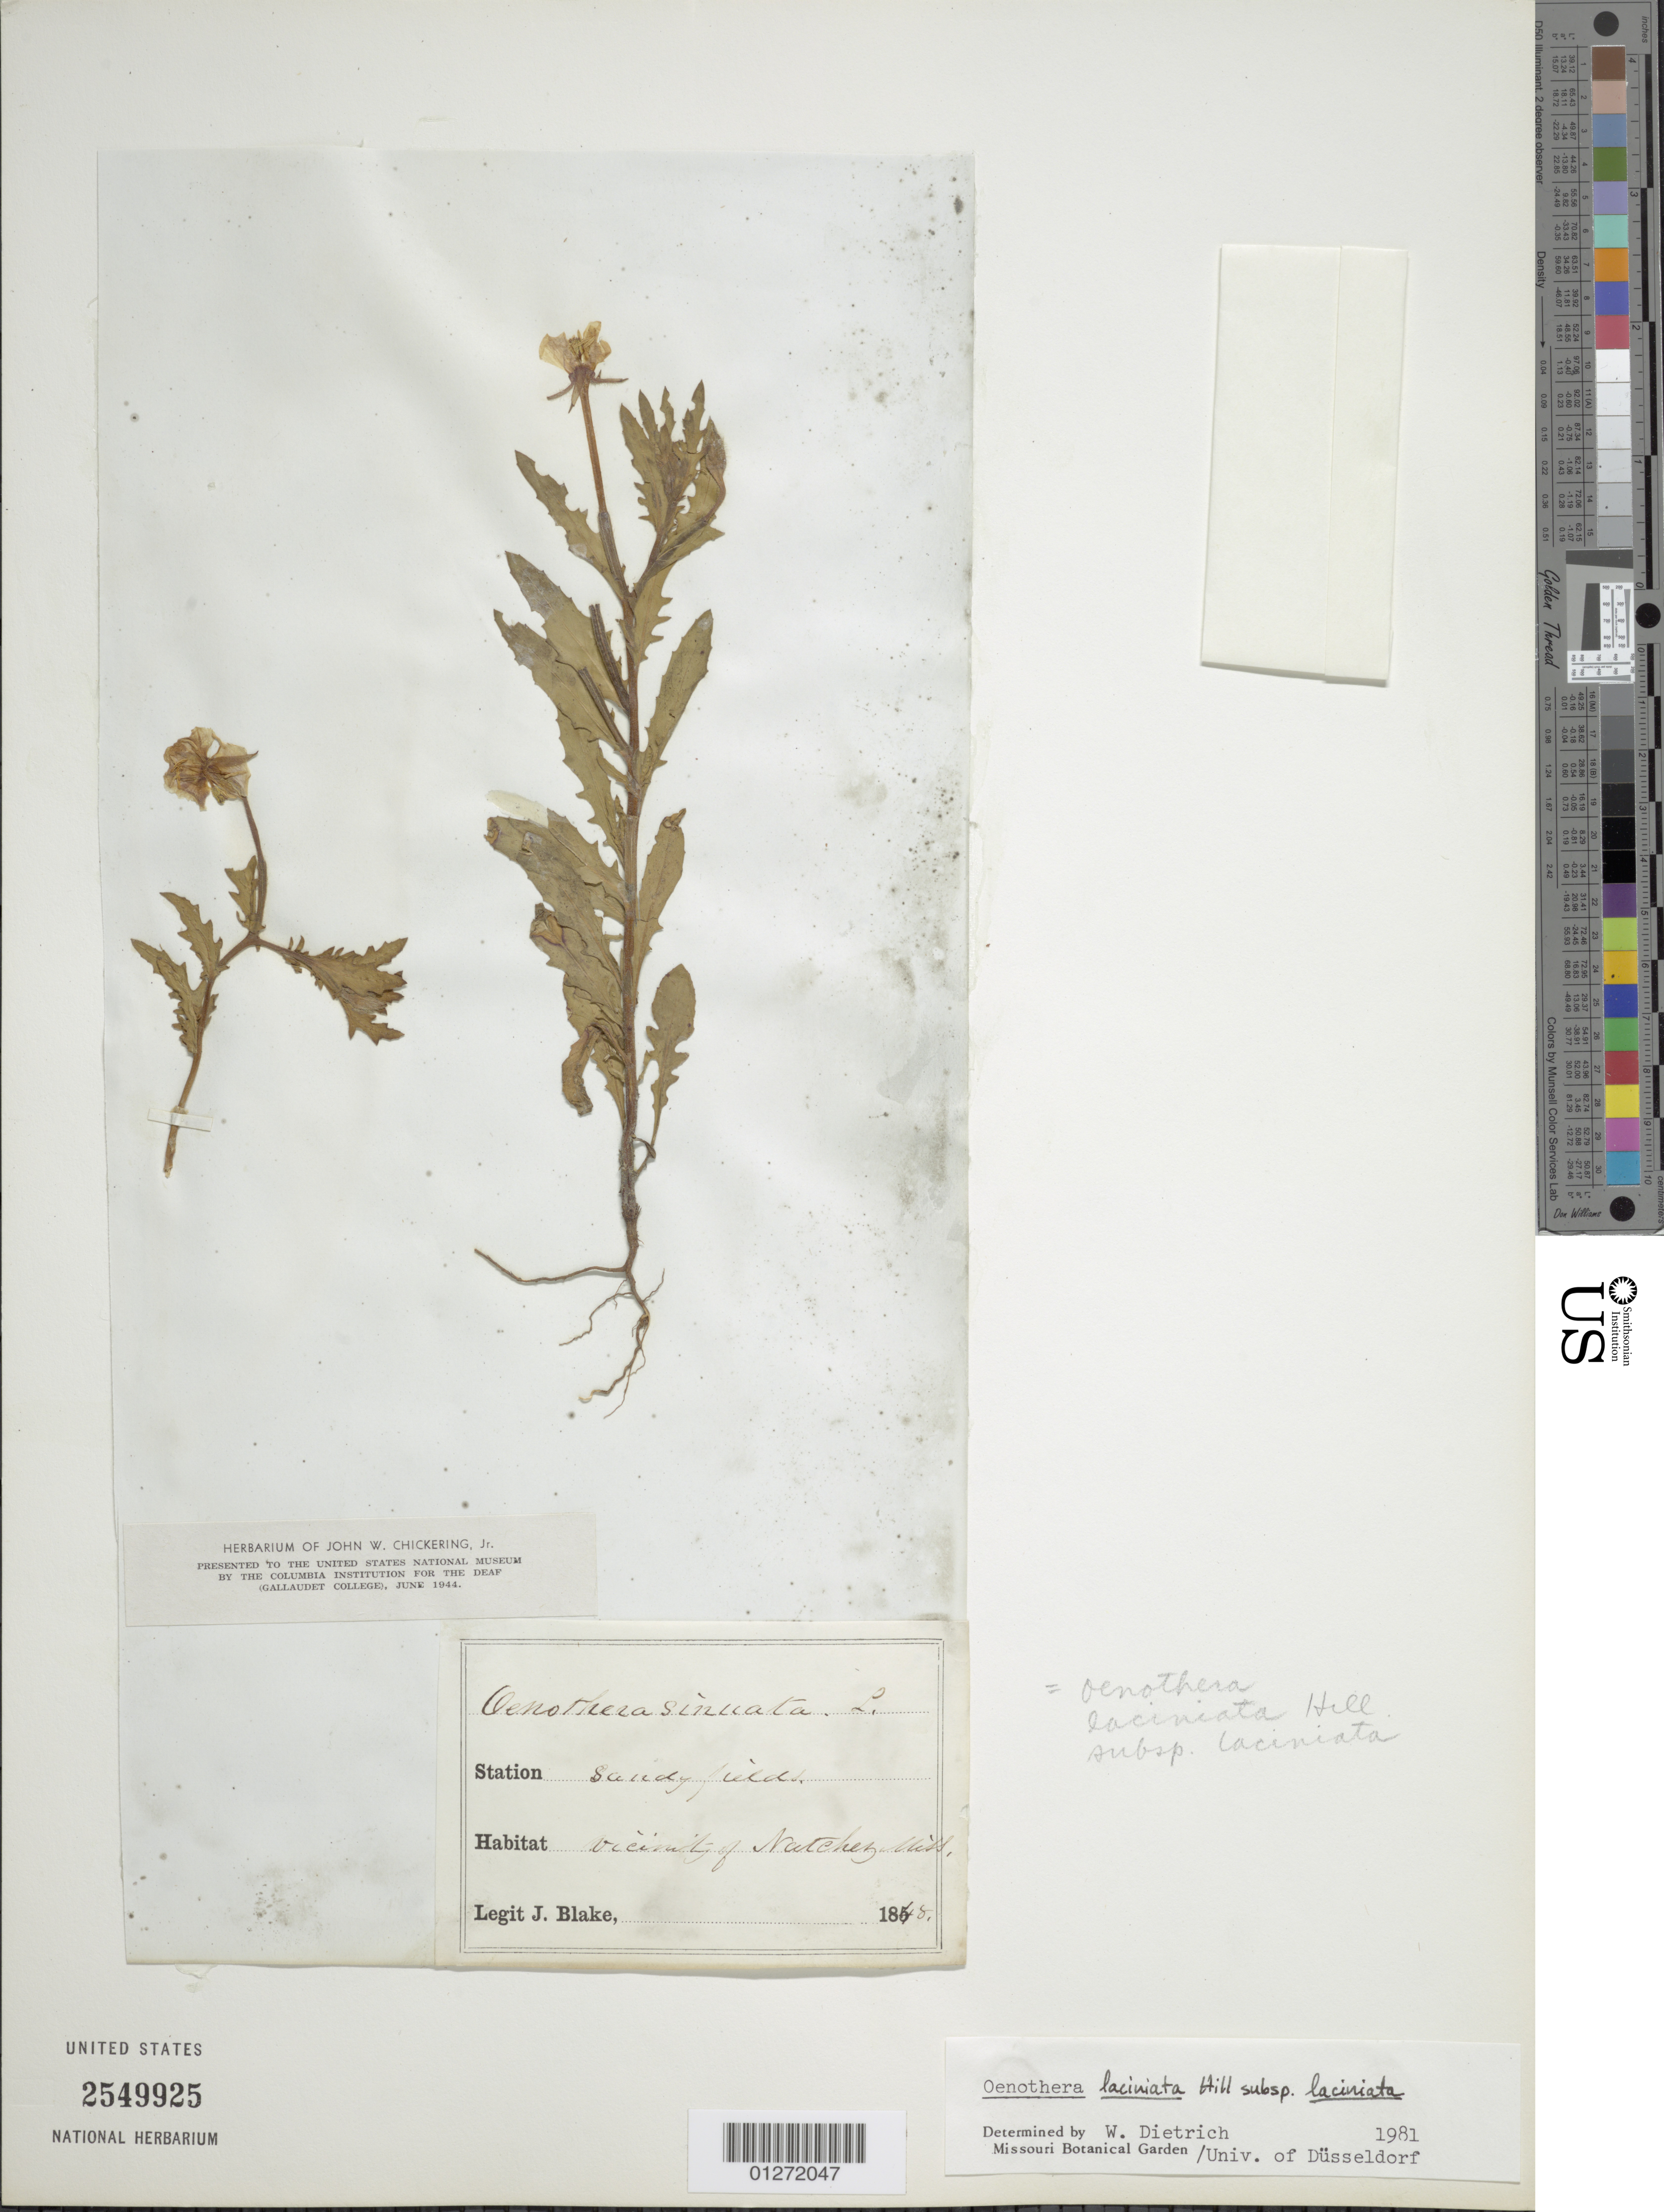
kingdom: Plantae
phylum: Tracheophyta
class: Magnoliopsida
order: Myrtales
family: Onagraceae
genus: Oenothera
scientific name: Oenothera laciniata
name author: Hill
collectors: J. Blake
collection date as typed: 1848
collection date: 1848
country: United States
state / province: Mississippi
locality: Vicinity of Natchez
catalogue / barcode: US 2549925